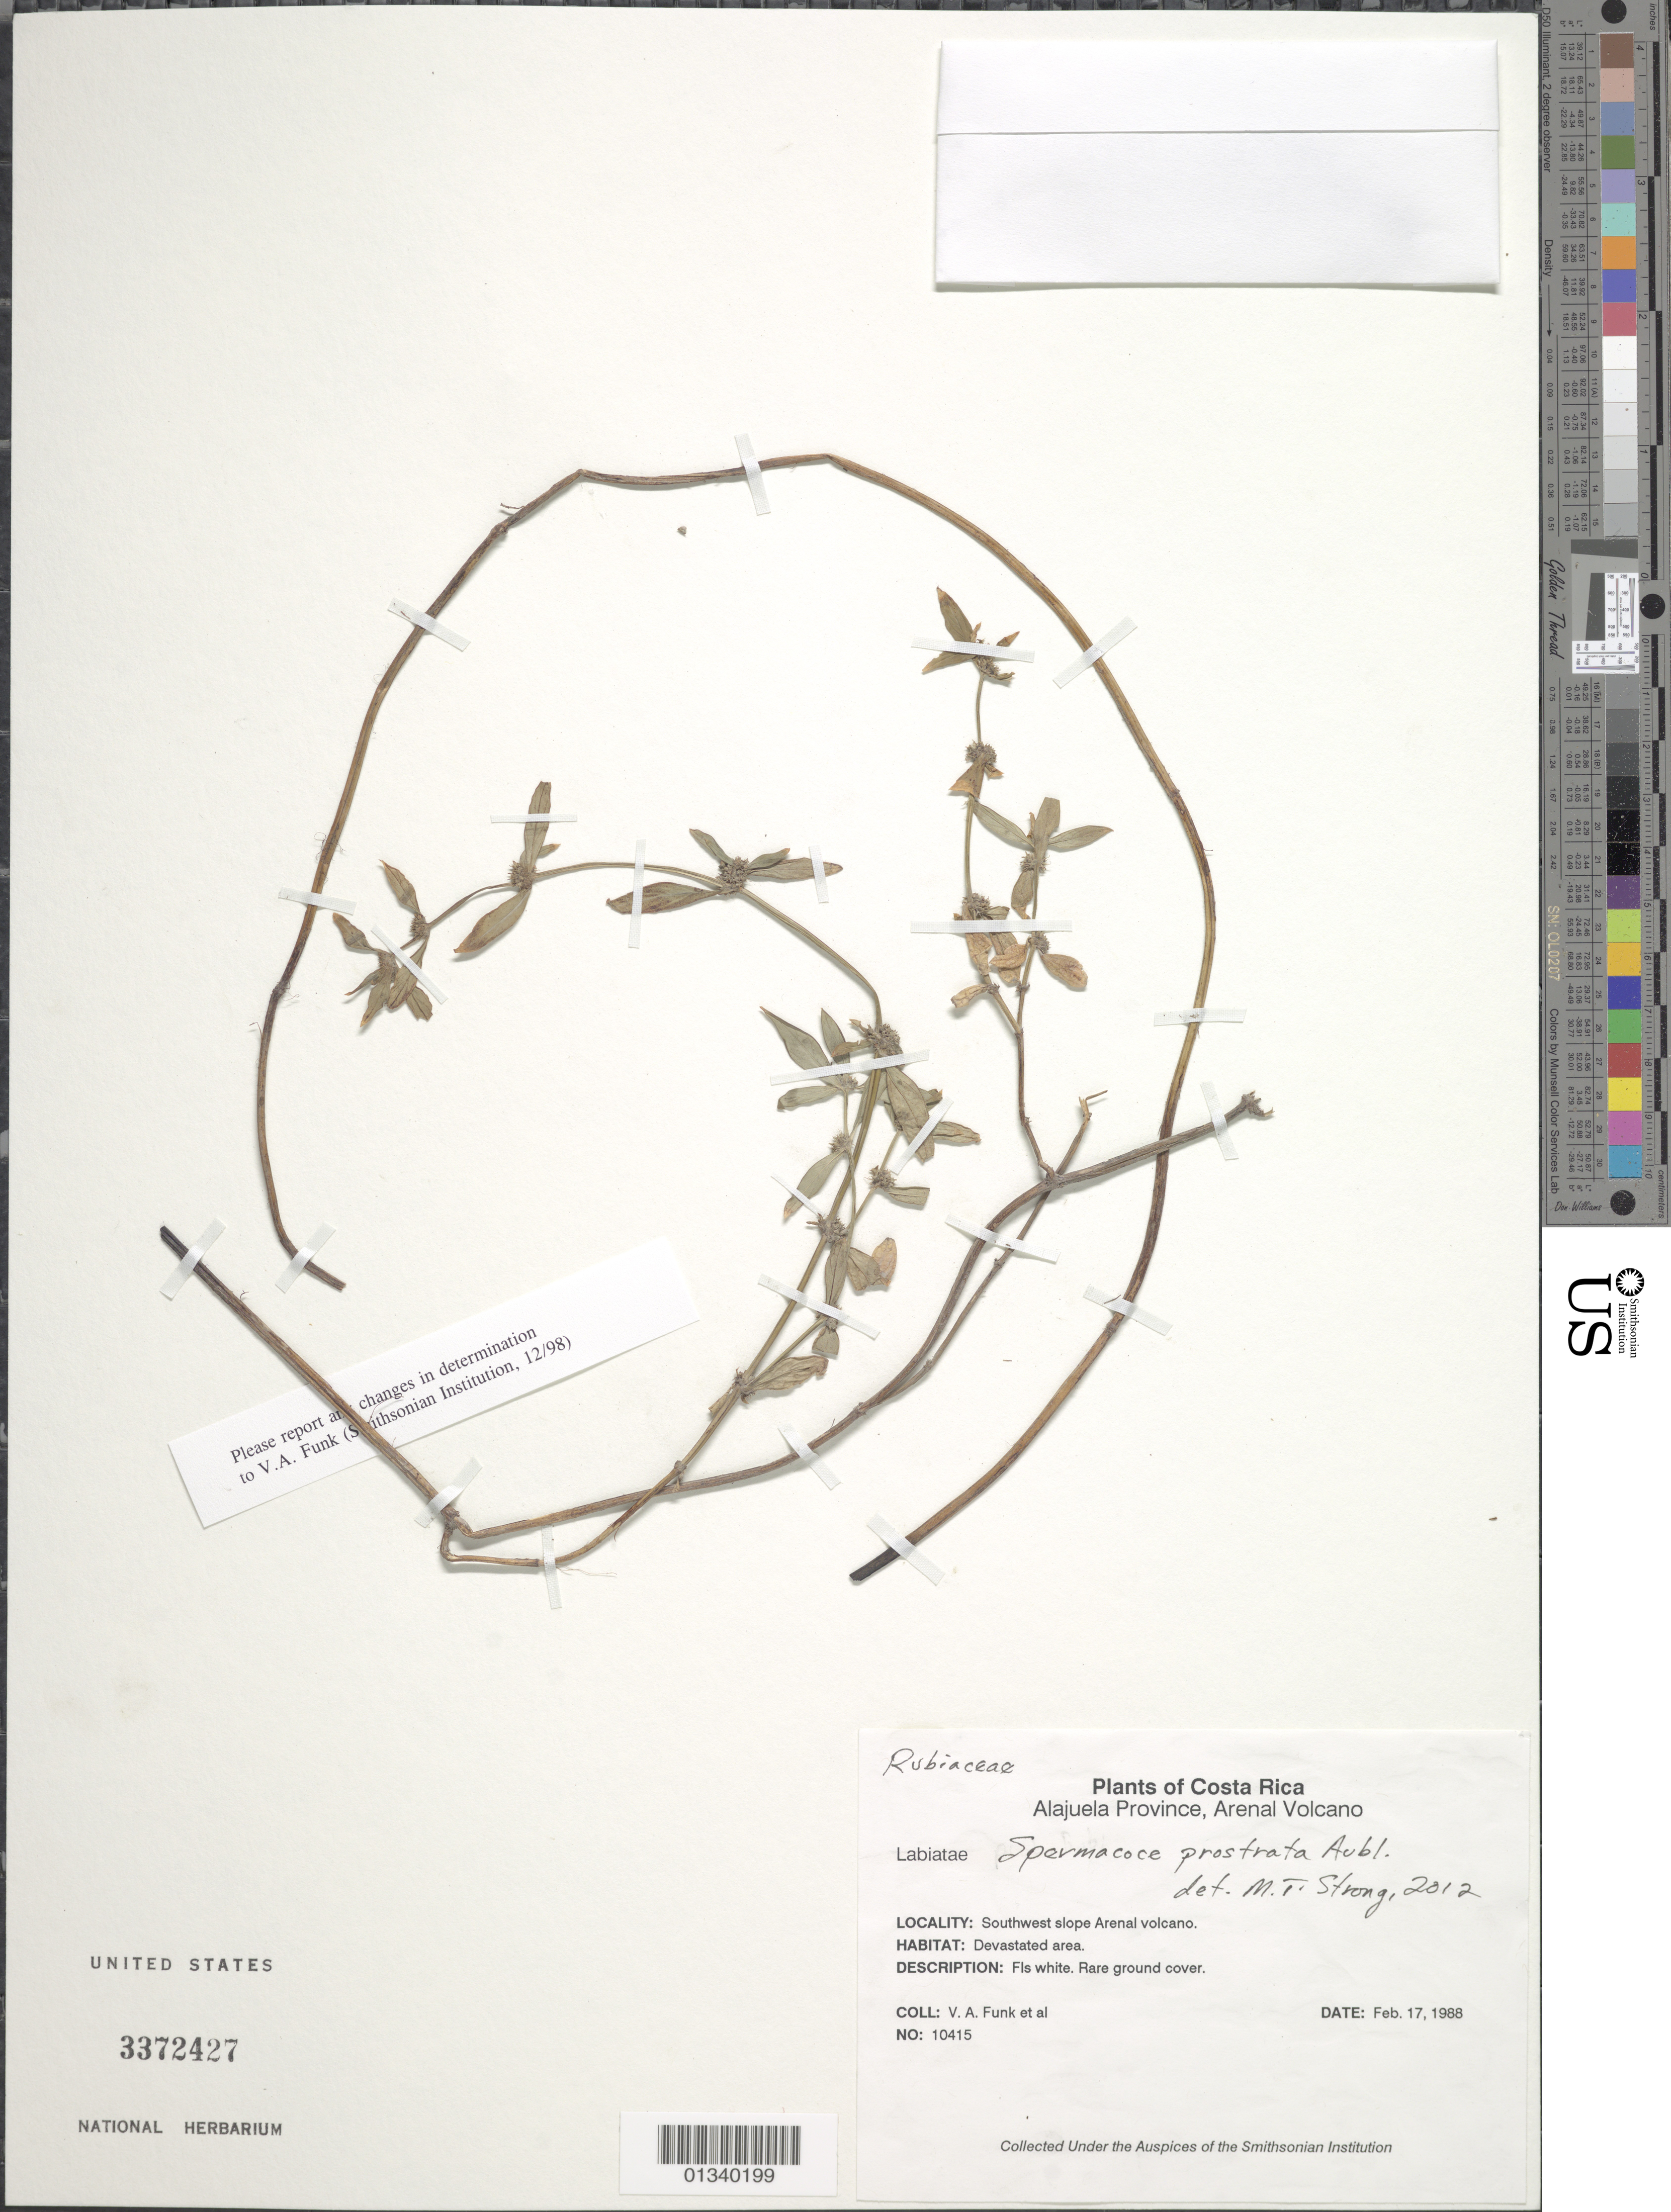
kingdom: Plantae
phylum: Tracheophyta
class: Magnoliopsida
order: Gentianales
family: Rubiaceae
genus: Spermacoce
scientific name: Spermacoce prostrata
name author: Aubl.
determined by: Strong, Mark T., (BOT), Smithsonian Institution - National Museum of Natural History (UNITED STATES)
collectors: V. Funk & et al.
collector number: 10415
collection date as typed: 17 Feb 1988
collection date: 1988-02-17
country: Costa Rica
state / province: Alajuela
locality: Southwest slope Arenal volcano.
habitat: Devastated area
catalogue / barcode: US 3372427